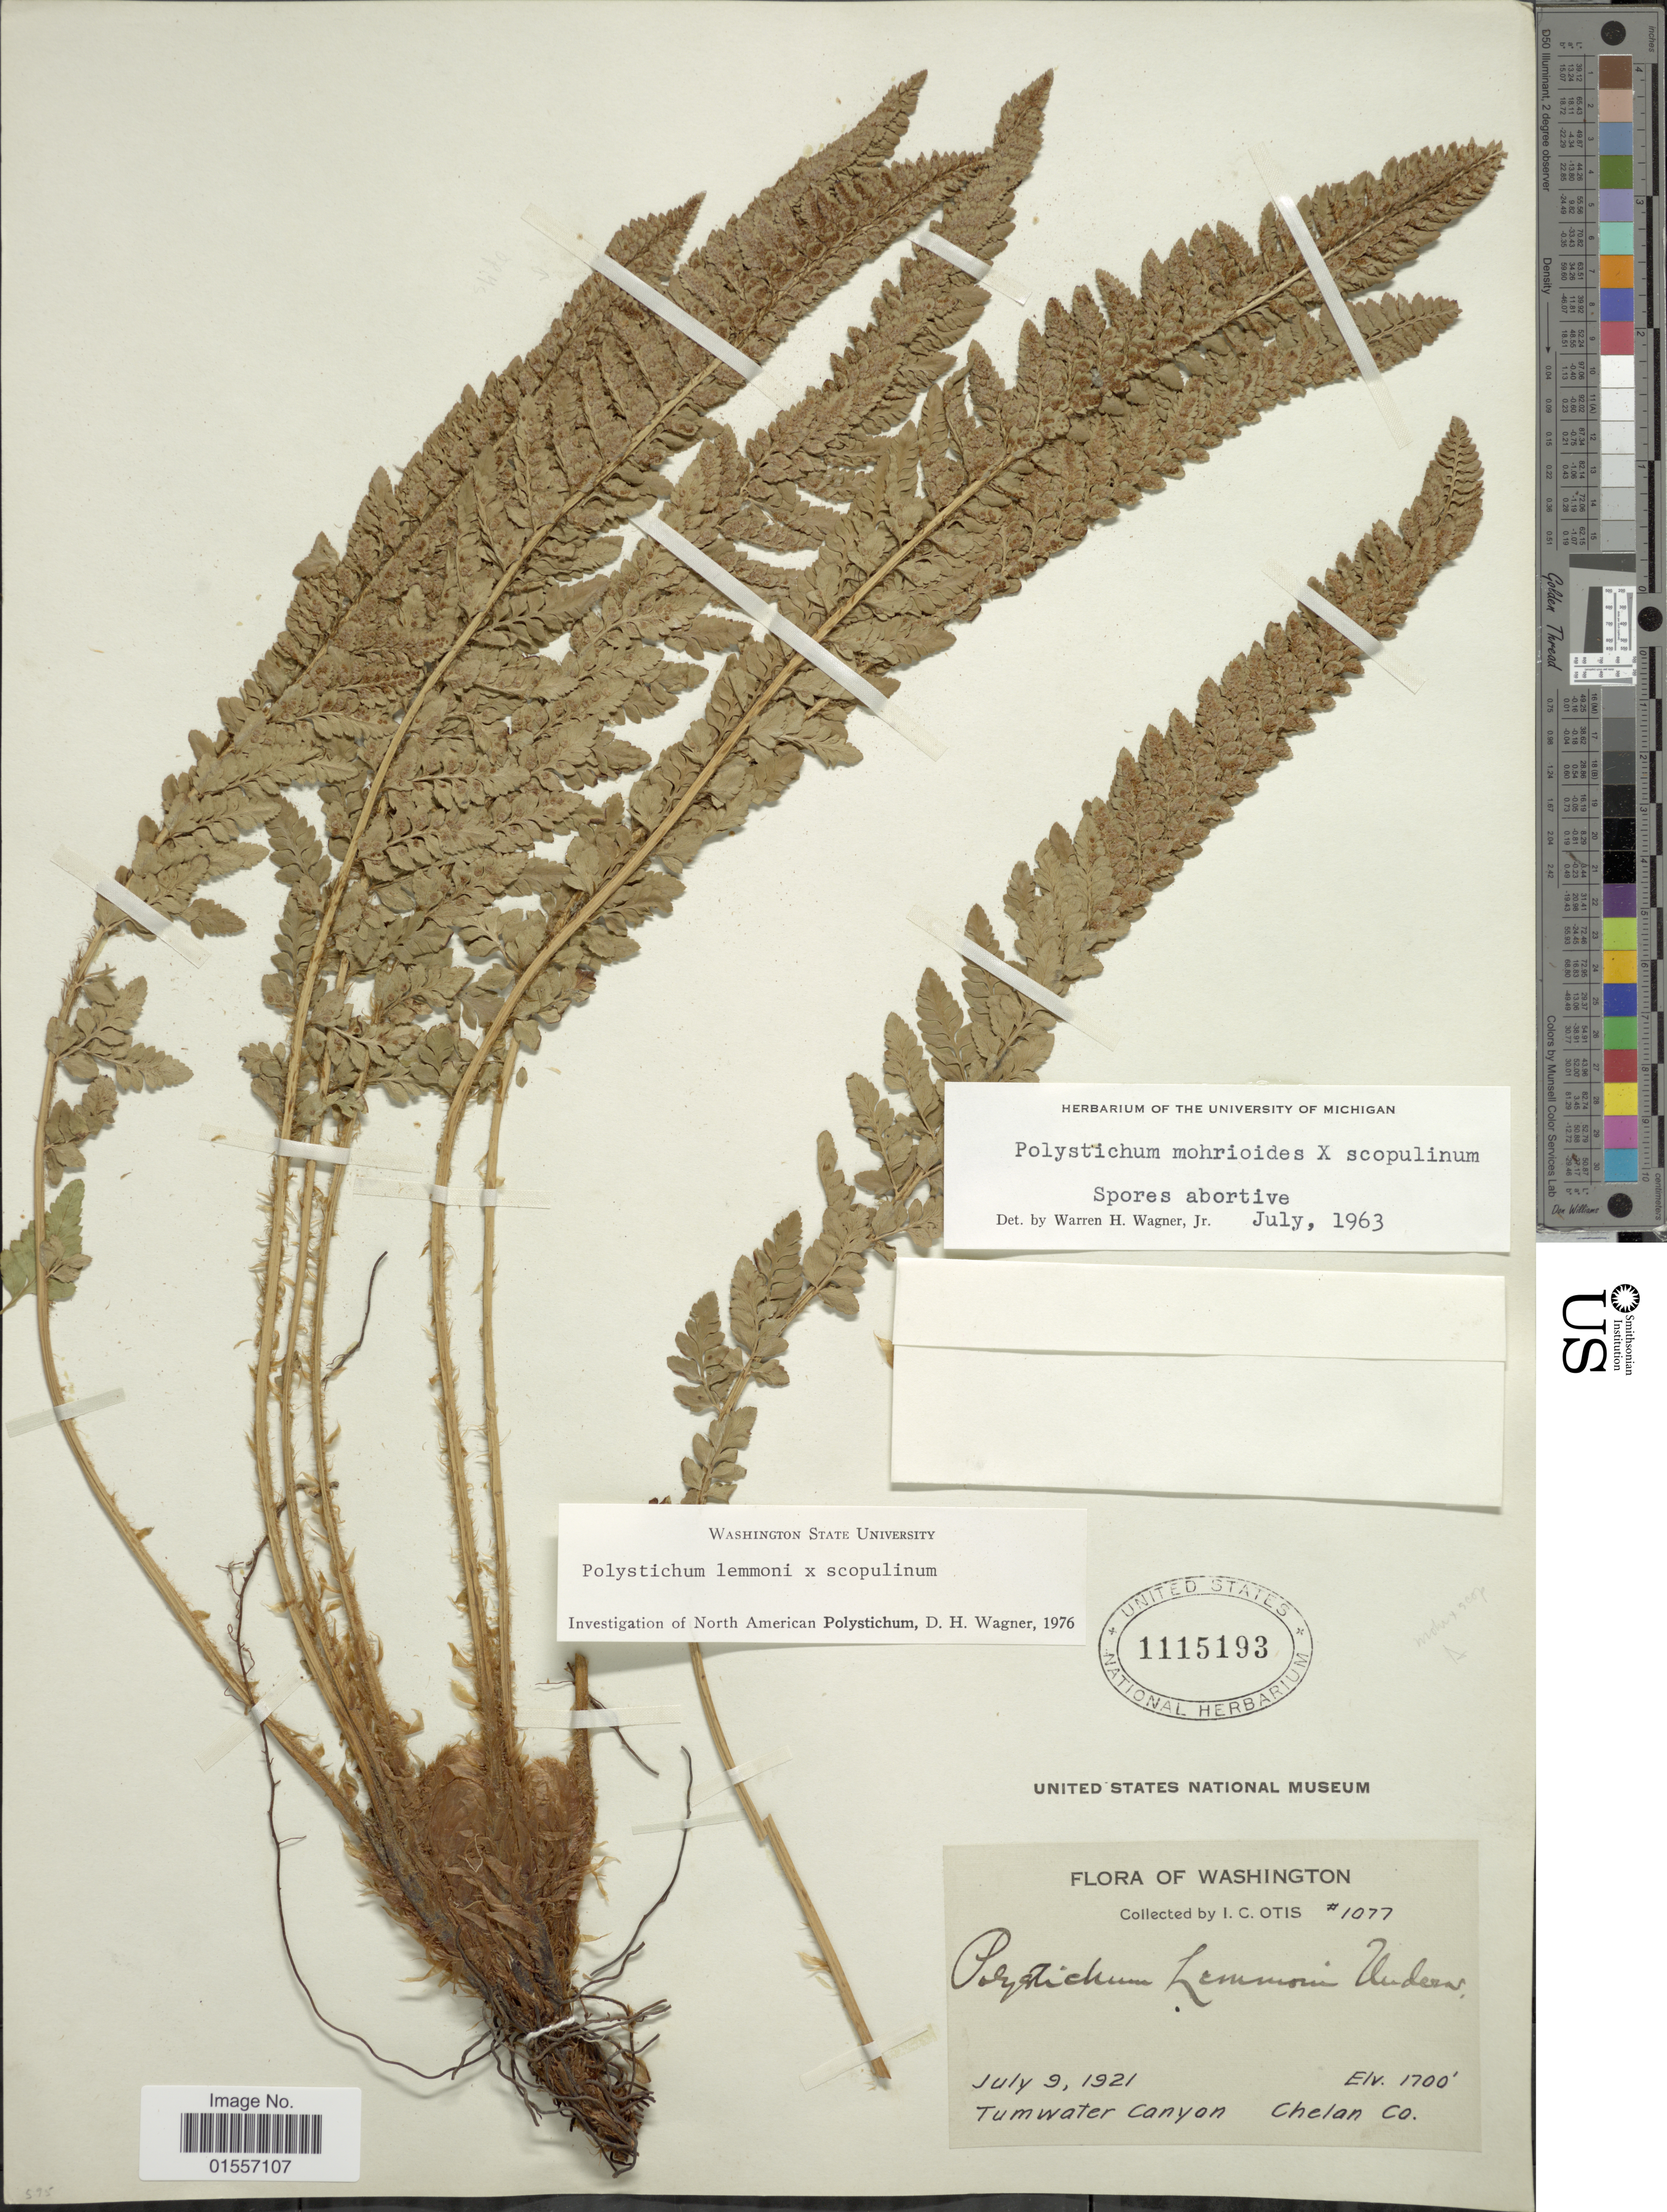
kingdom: Plantae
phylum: Tracheophyta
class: Polypodiopsida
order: Polypodiales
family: Dryopteridaceae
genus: Polystichum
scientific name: Polystichum lemmonii x P. scopulinum (D.C. Eaton) Maxon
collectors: I. C. Otis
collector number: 1077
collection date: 1921-07-09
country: United States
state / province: Washington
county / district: Chelan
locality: Washington, Tum water Canyon, Chelan Co.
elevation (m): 518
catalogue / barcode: US 1115193